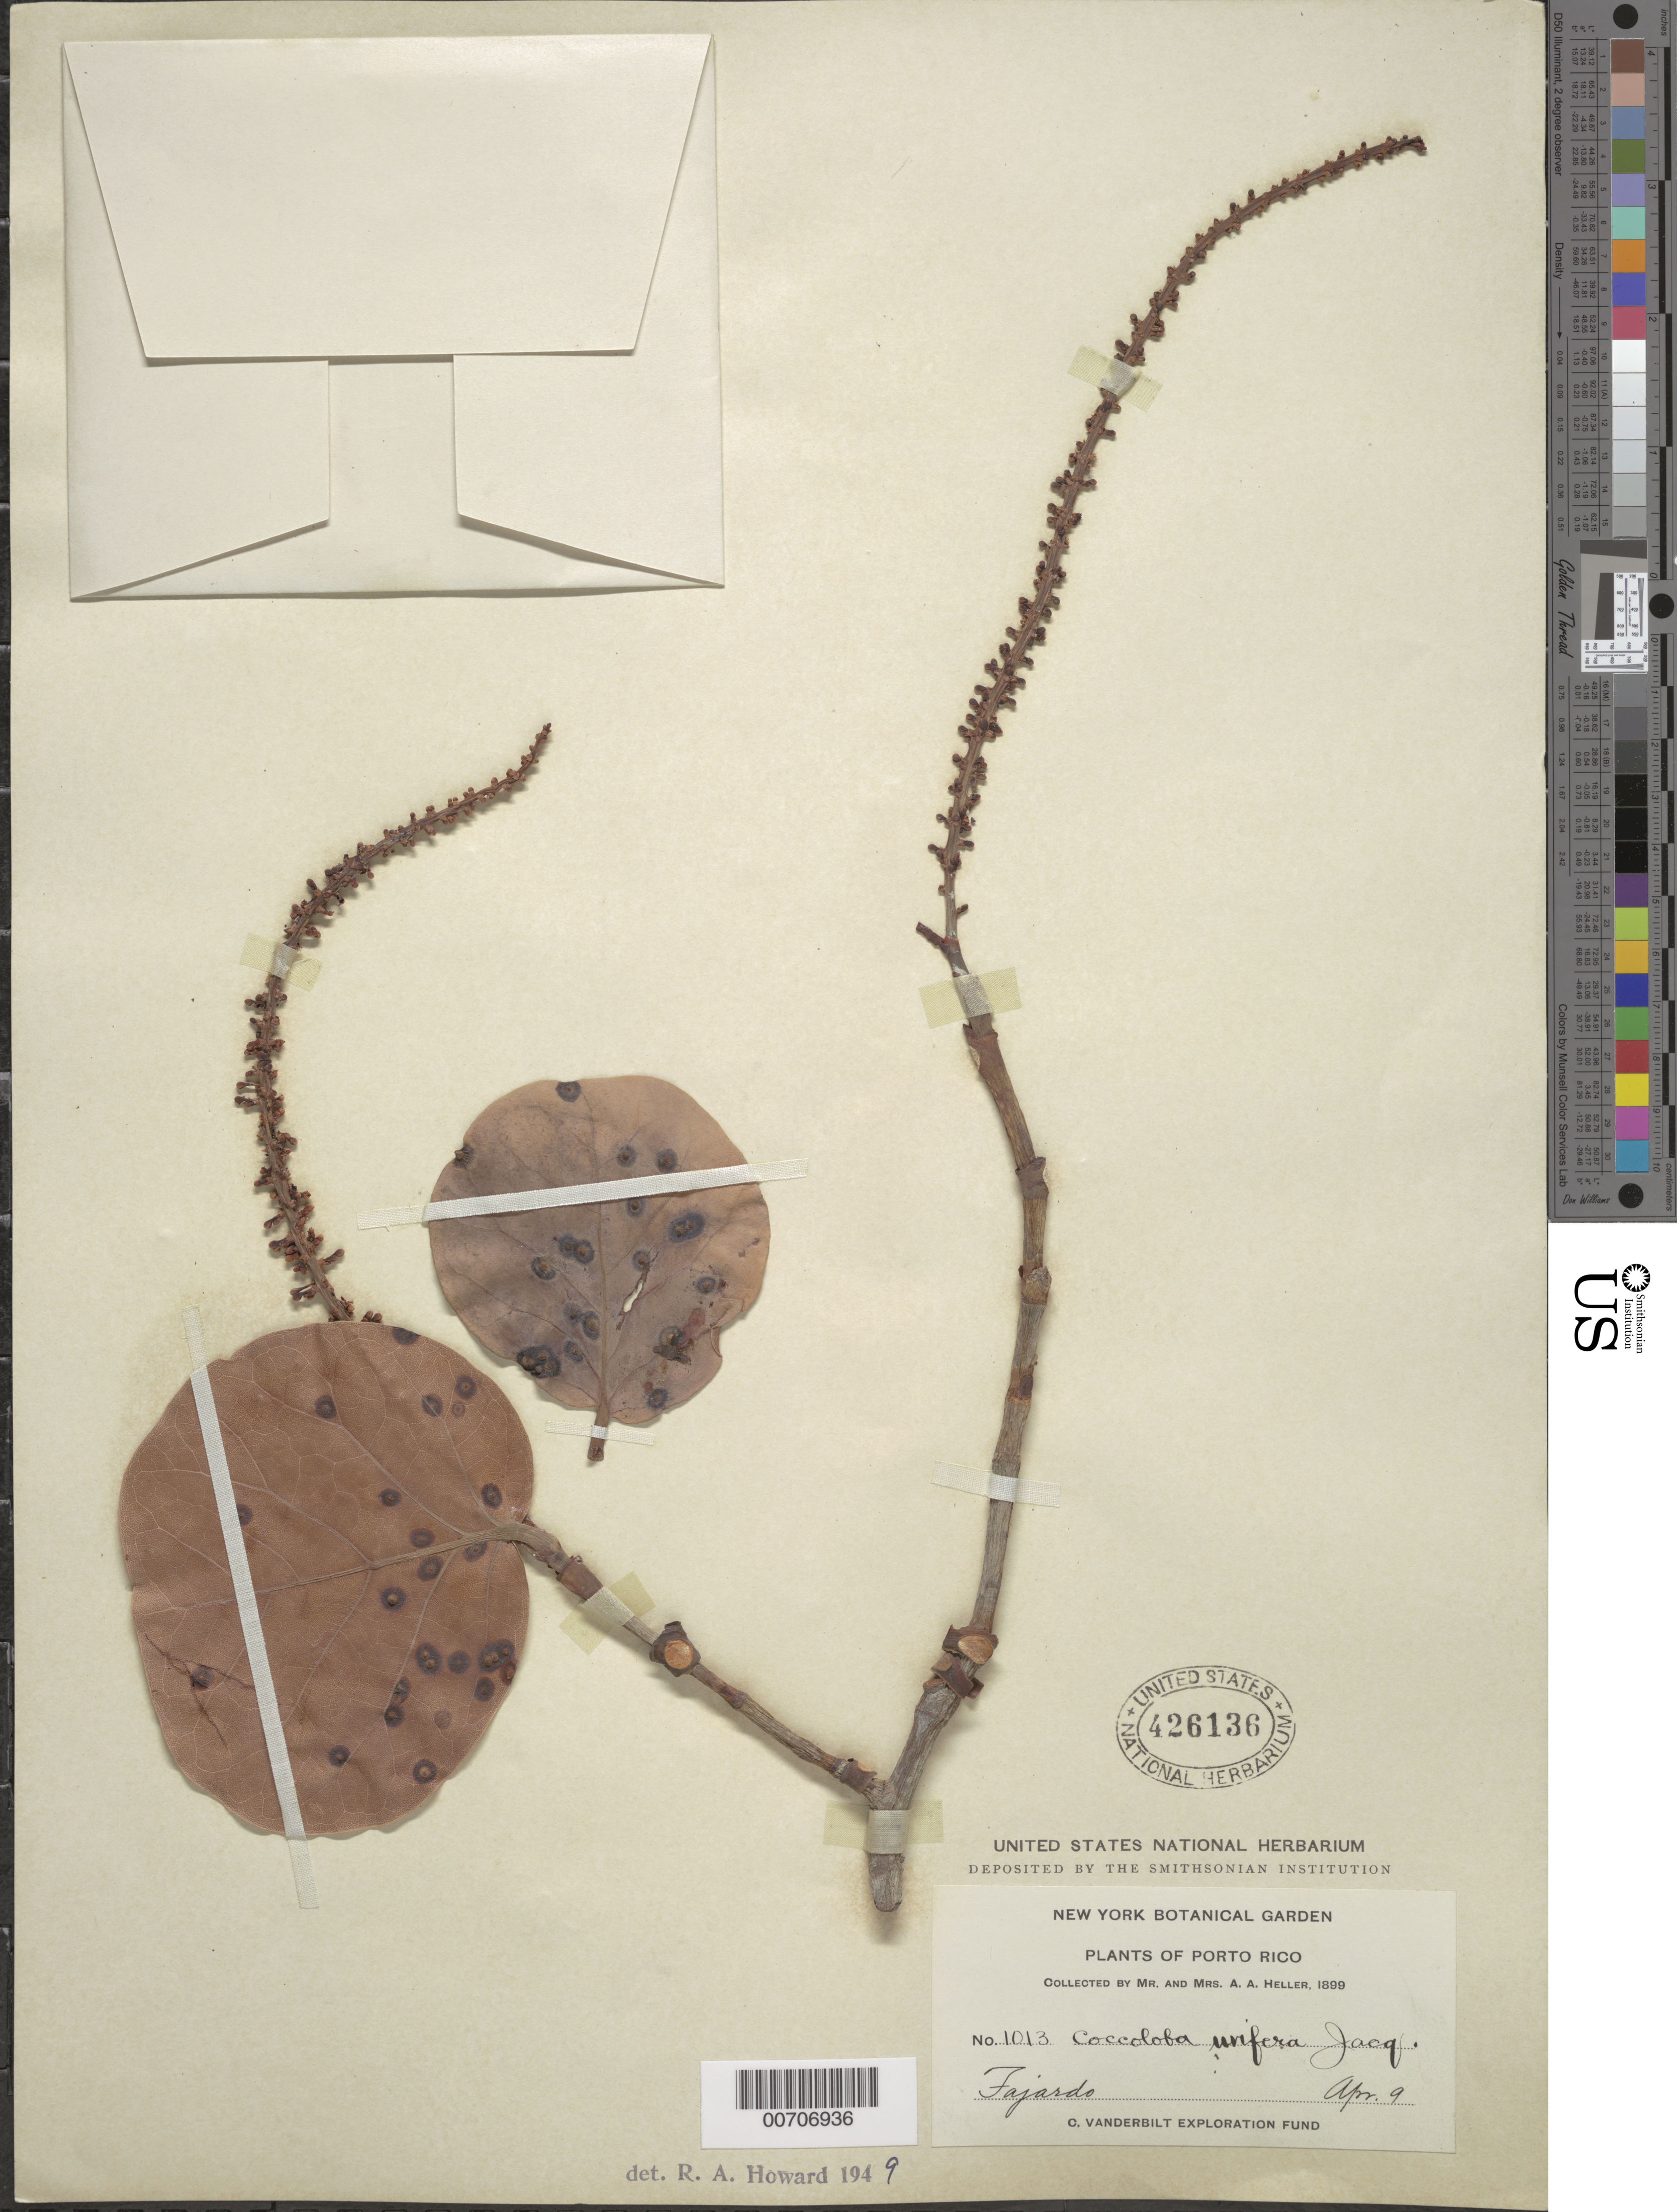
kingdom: Plantae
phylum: Tracheophyta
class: Magnoliopsida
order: Caryophyllales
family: Polygonaceae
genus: Coccoloba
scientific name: Coccoloba x uvifera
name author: L.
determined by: Howard, R. A.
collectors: A. A. Heller & -- Heller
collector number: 1013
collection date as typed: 09 Apr 1899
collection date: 1899-04-09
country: Puerto Rico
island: Greater Antilles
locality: Fajardo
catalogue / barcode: US 426136